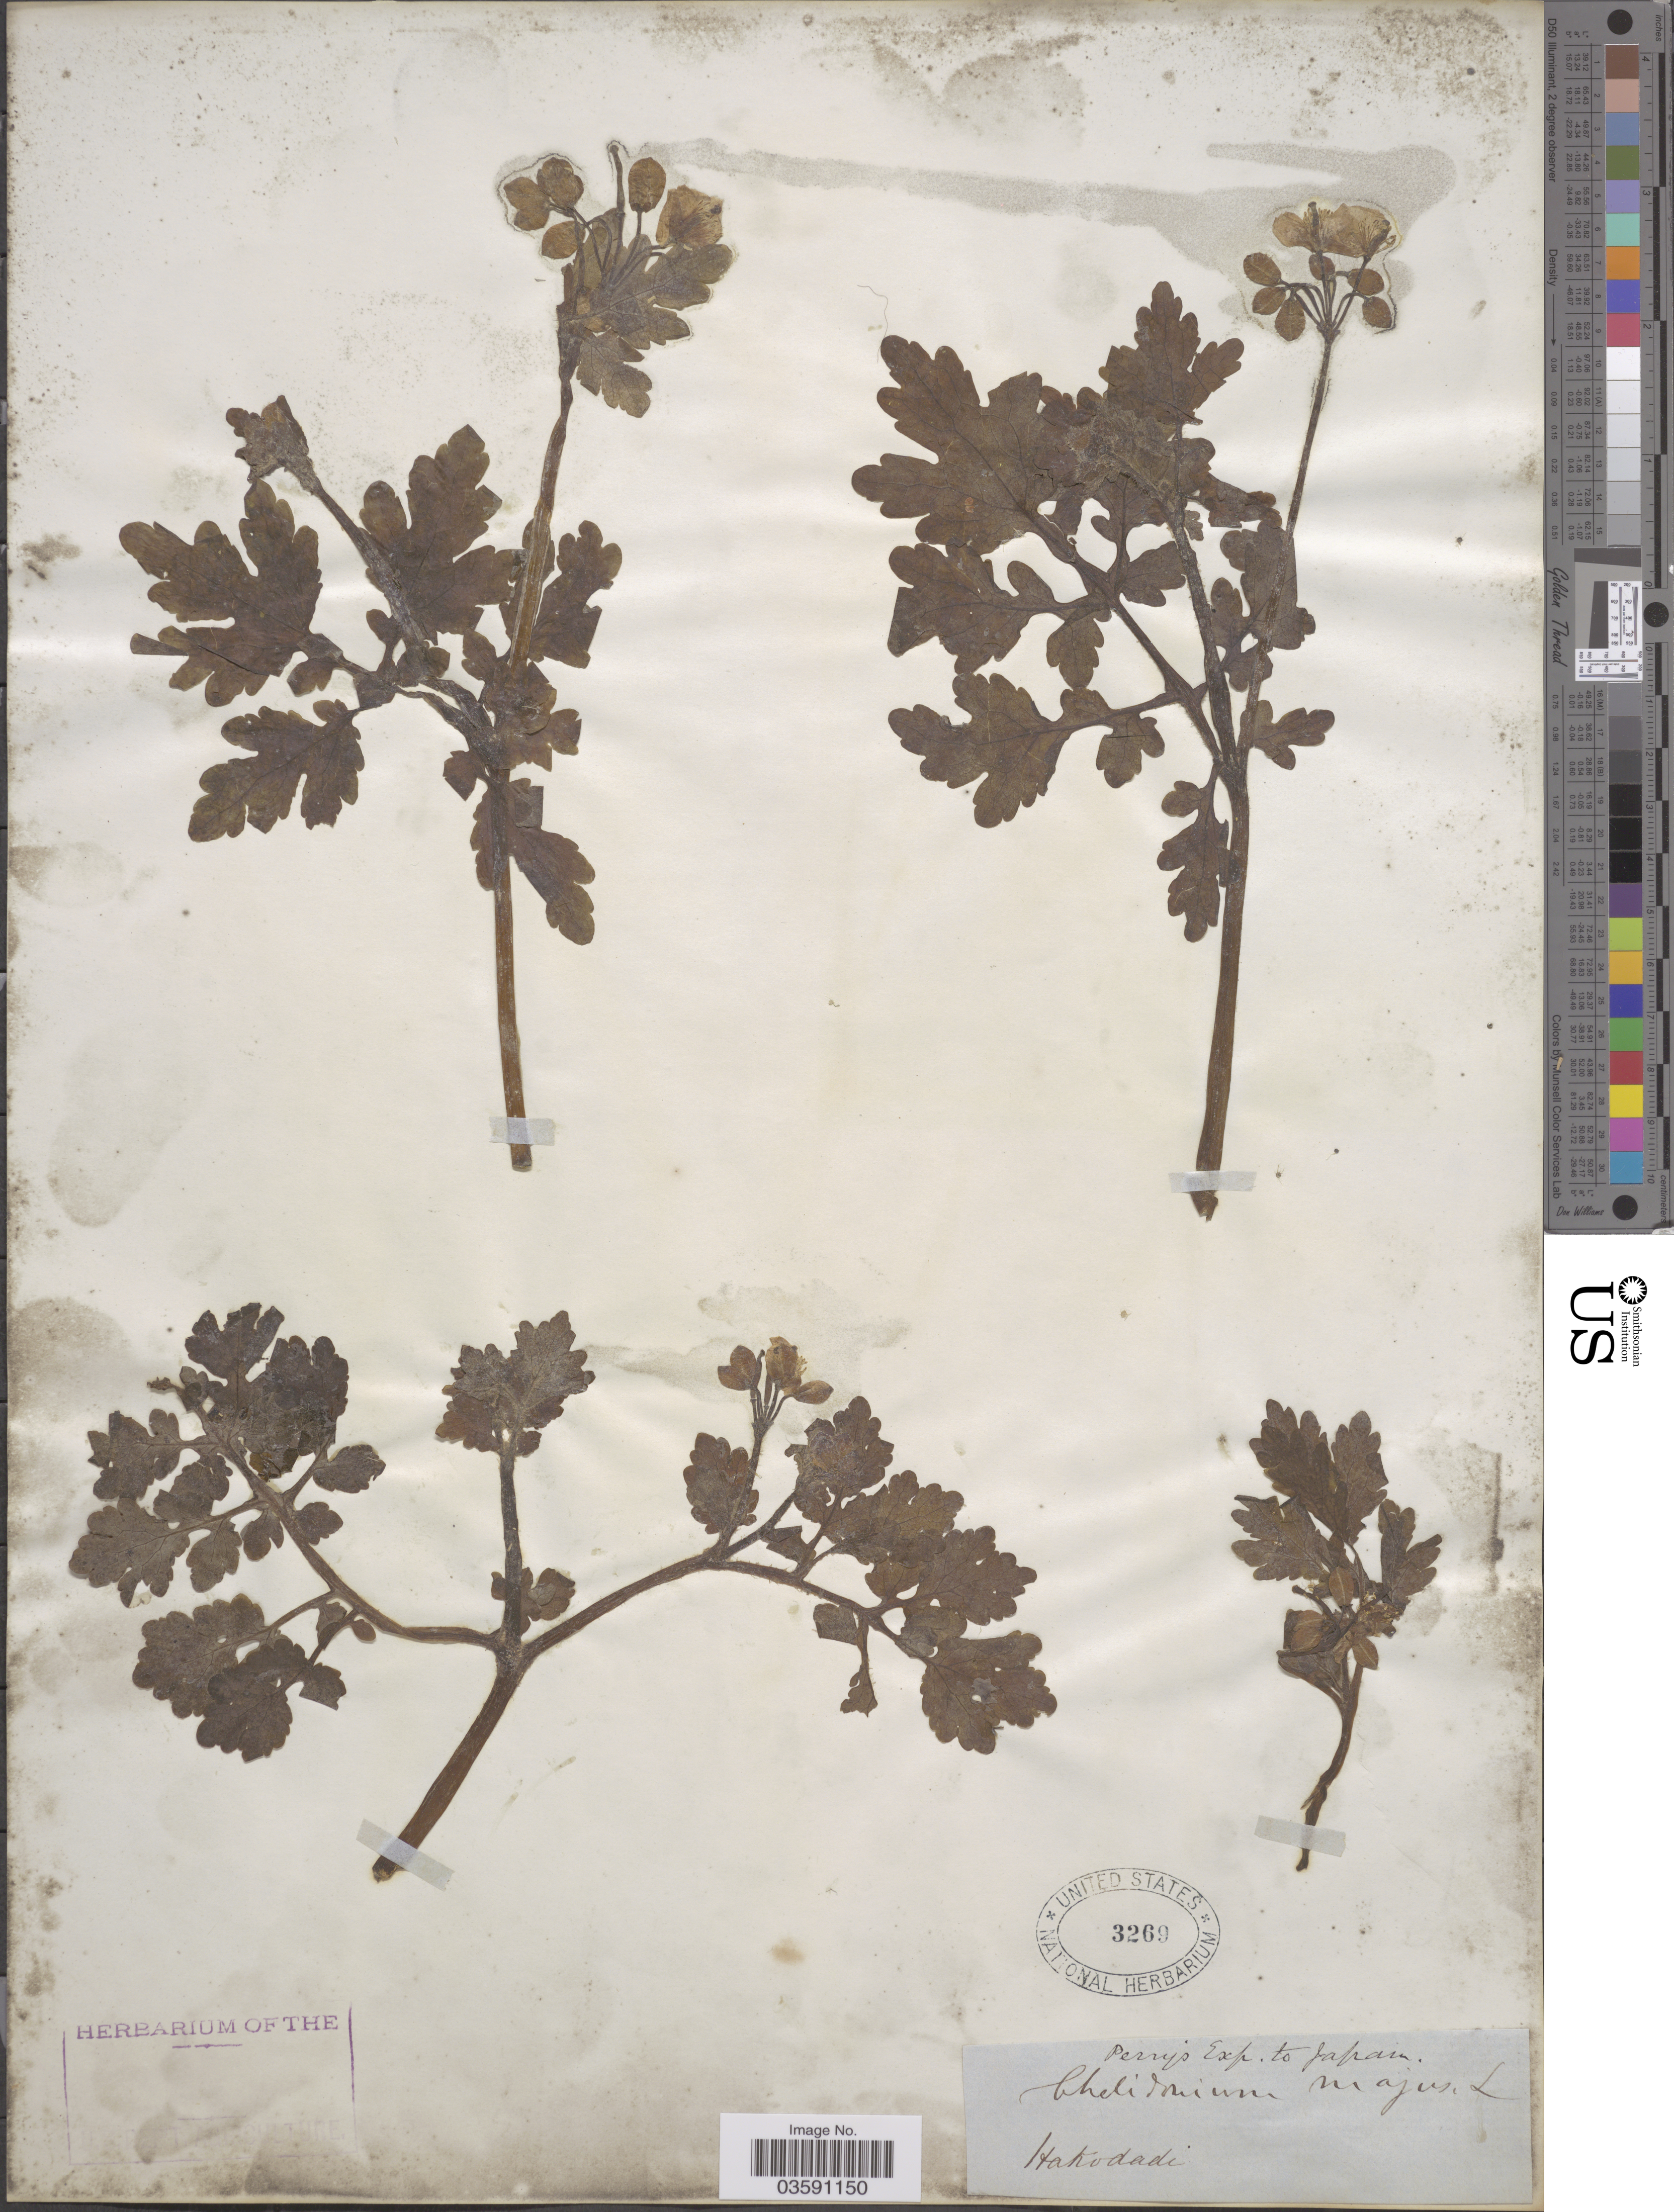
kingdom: Plantae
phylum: Tracheophyta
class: Magnoliopsida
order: Ranunculales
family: Papaveraceae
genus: Chelidonium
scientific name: Chelidonium majus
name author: L.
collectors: -- Perry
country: Japan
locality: Hakodadi.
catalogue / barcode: US 3269